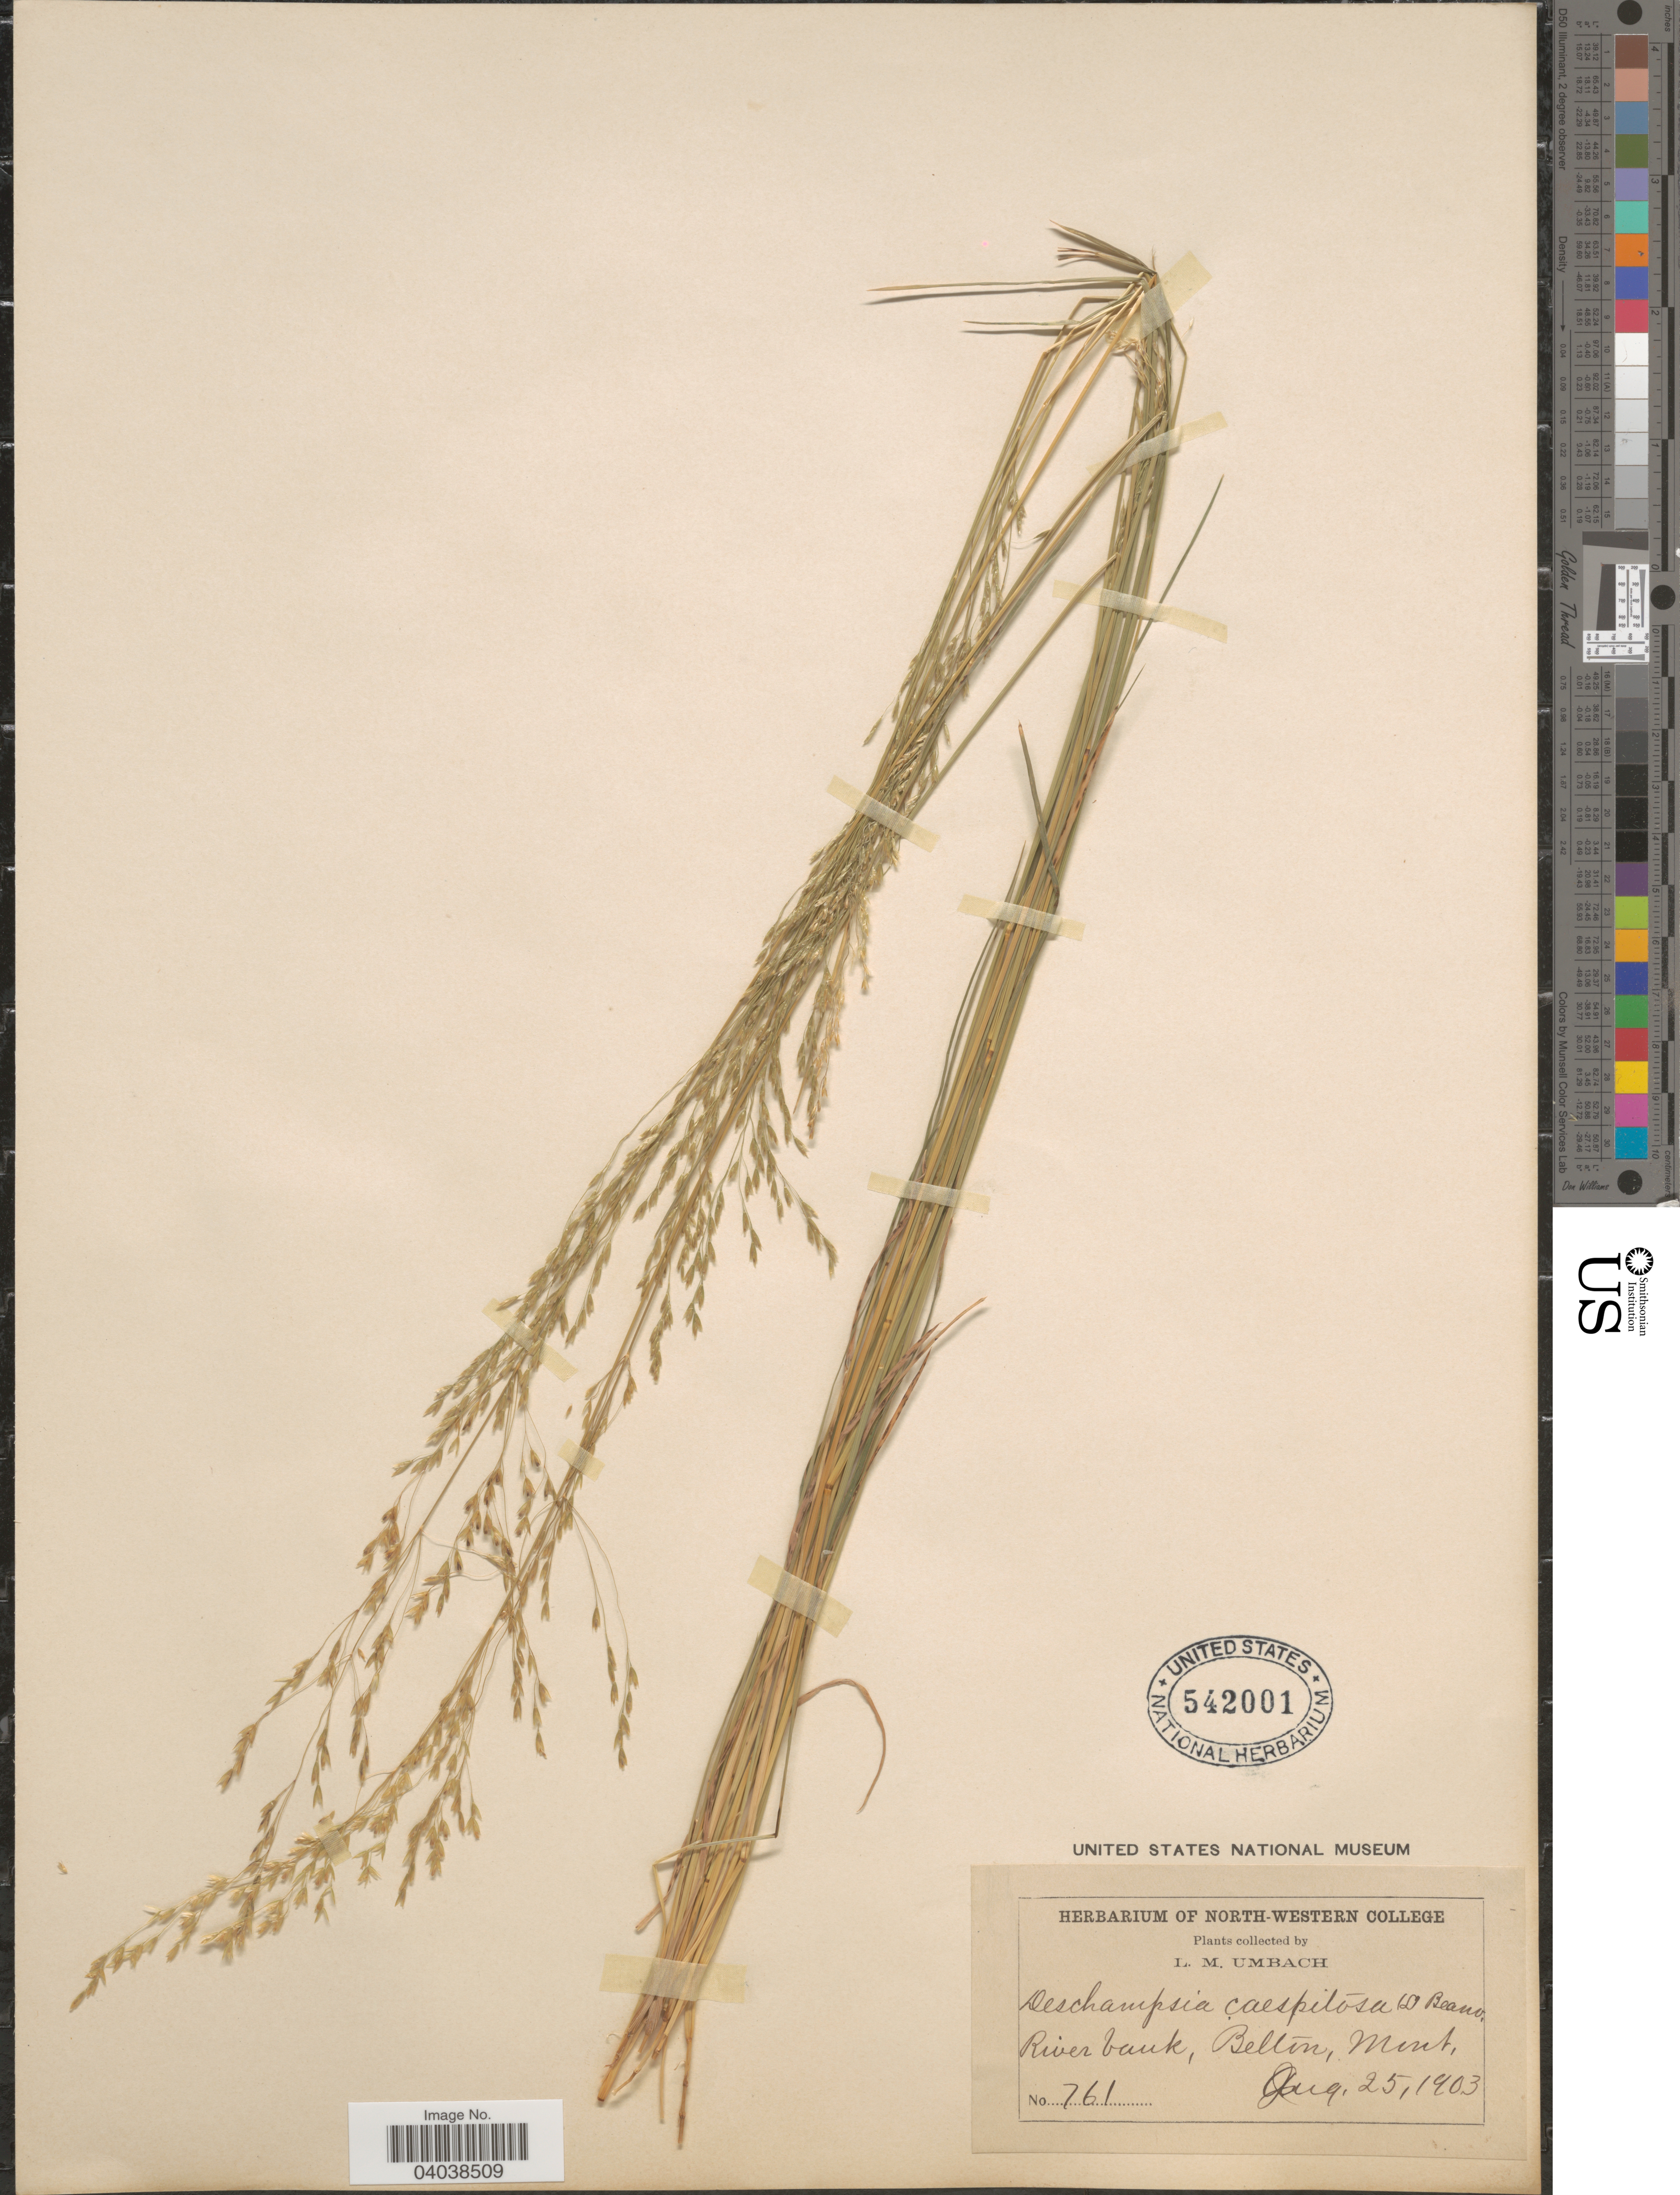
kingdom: Plantae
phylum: Tracheophyta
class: Liliopsida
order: Poales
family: Poaceae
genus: Deschampsia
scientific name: Deschampsia cespitosa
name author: (L.) P. Beauv.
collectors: L. M. Umbach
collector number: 761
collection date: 1903-08-25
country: United States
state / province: Montana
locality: River bank, Belton.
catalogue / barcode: US 542001